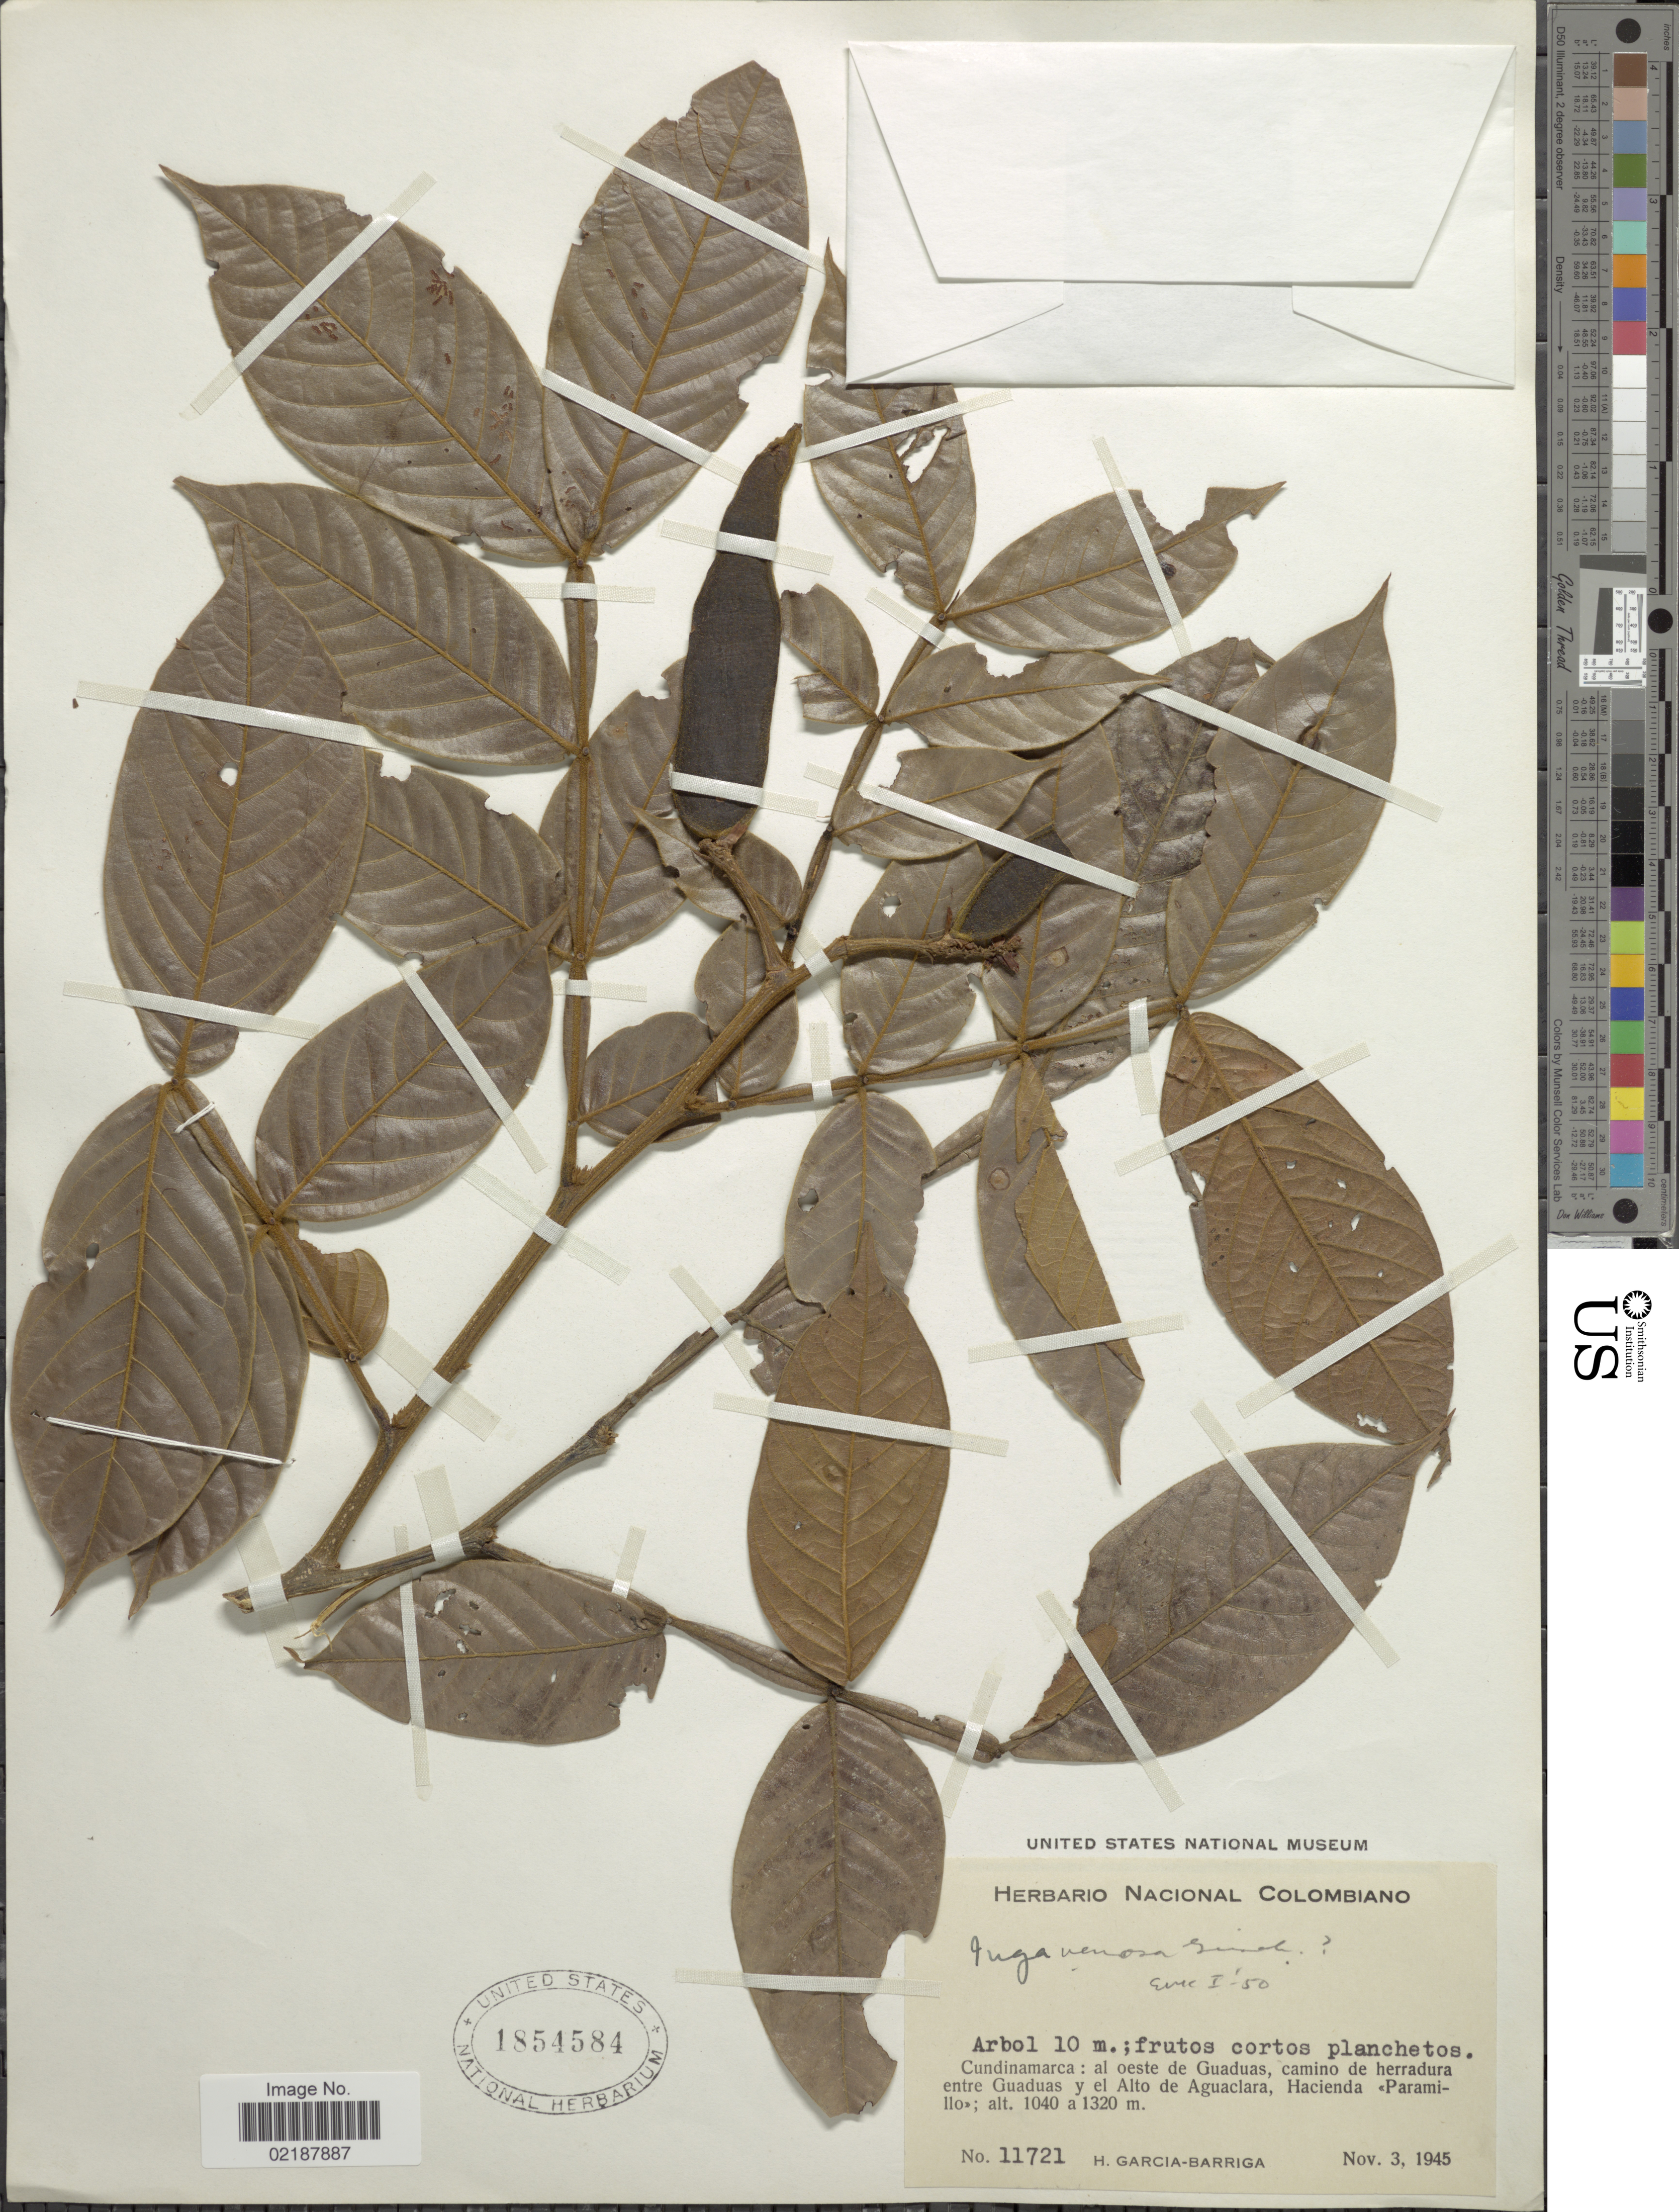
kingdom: Plantae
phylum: Tracheophyta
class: Magnoliopsida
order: Fabales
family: Fabaceae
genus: Inga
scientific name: Inga fastuosa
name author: (Jacq.) Willd.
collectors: H. García Barriga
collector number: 11721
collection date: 1945-11-03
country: Colombia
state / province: Cundinamarca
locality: Cundinamarca: al oeste de Guaduas, camino de herradura entre Guaduas y el Alto de Aguaclara, Hacienda < Paramillo >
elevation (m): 1040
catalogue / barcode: US 1854584